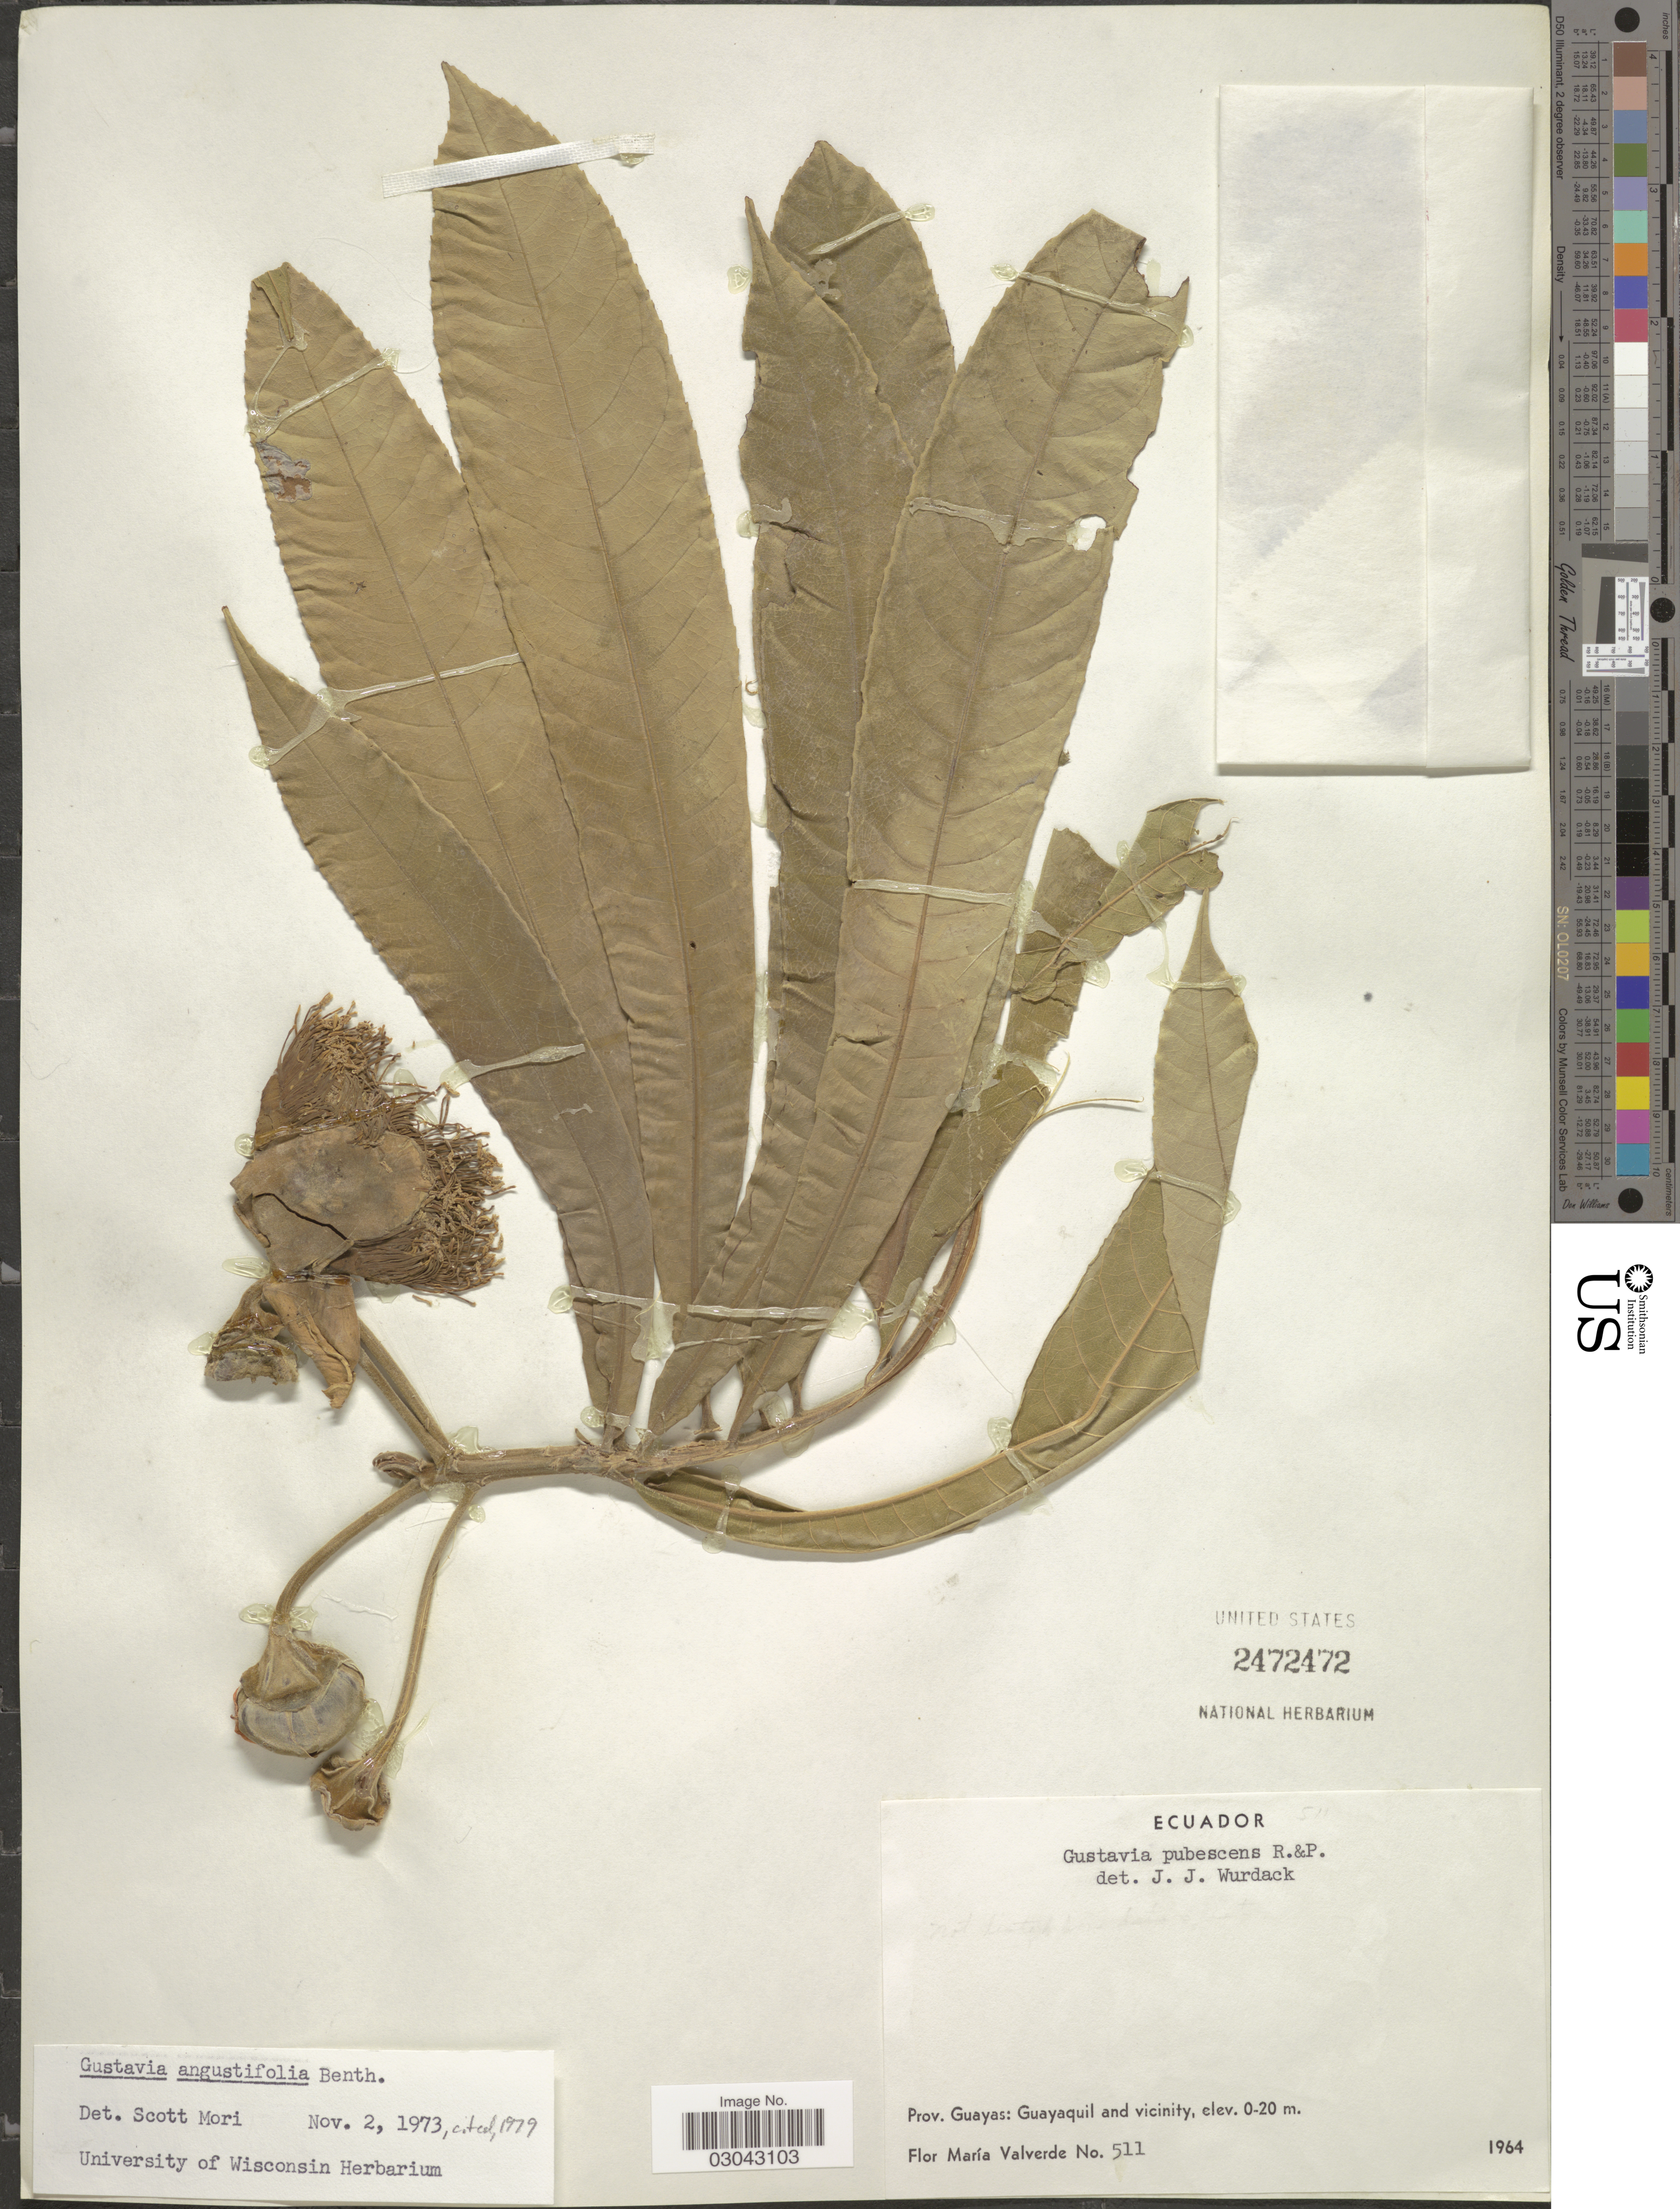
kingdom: Plantae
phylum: Tracheophyta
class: Magnoliopsida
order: Ericales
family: Lecythidaceae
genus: Gustavia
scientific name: Gustavia angustifolia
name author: Benth.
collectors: F. M. Valverde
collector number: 511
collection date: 1964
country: Ecuador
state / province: Guayas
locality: Guayaquil and vicinity.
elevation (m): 0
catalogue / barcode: US 2472472